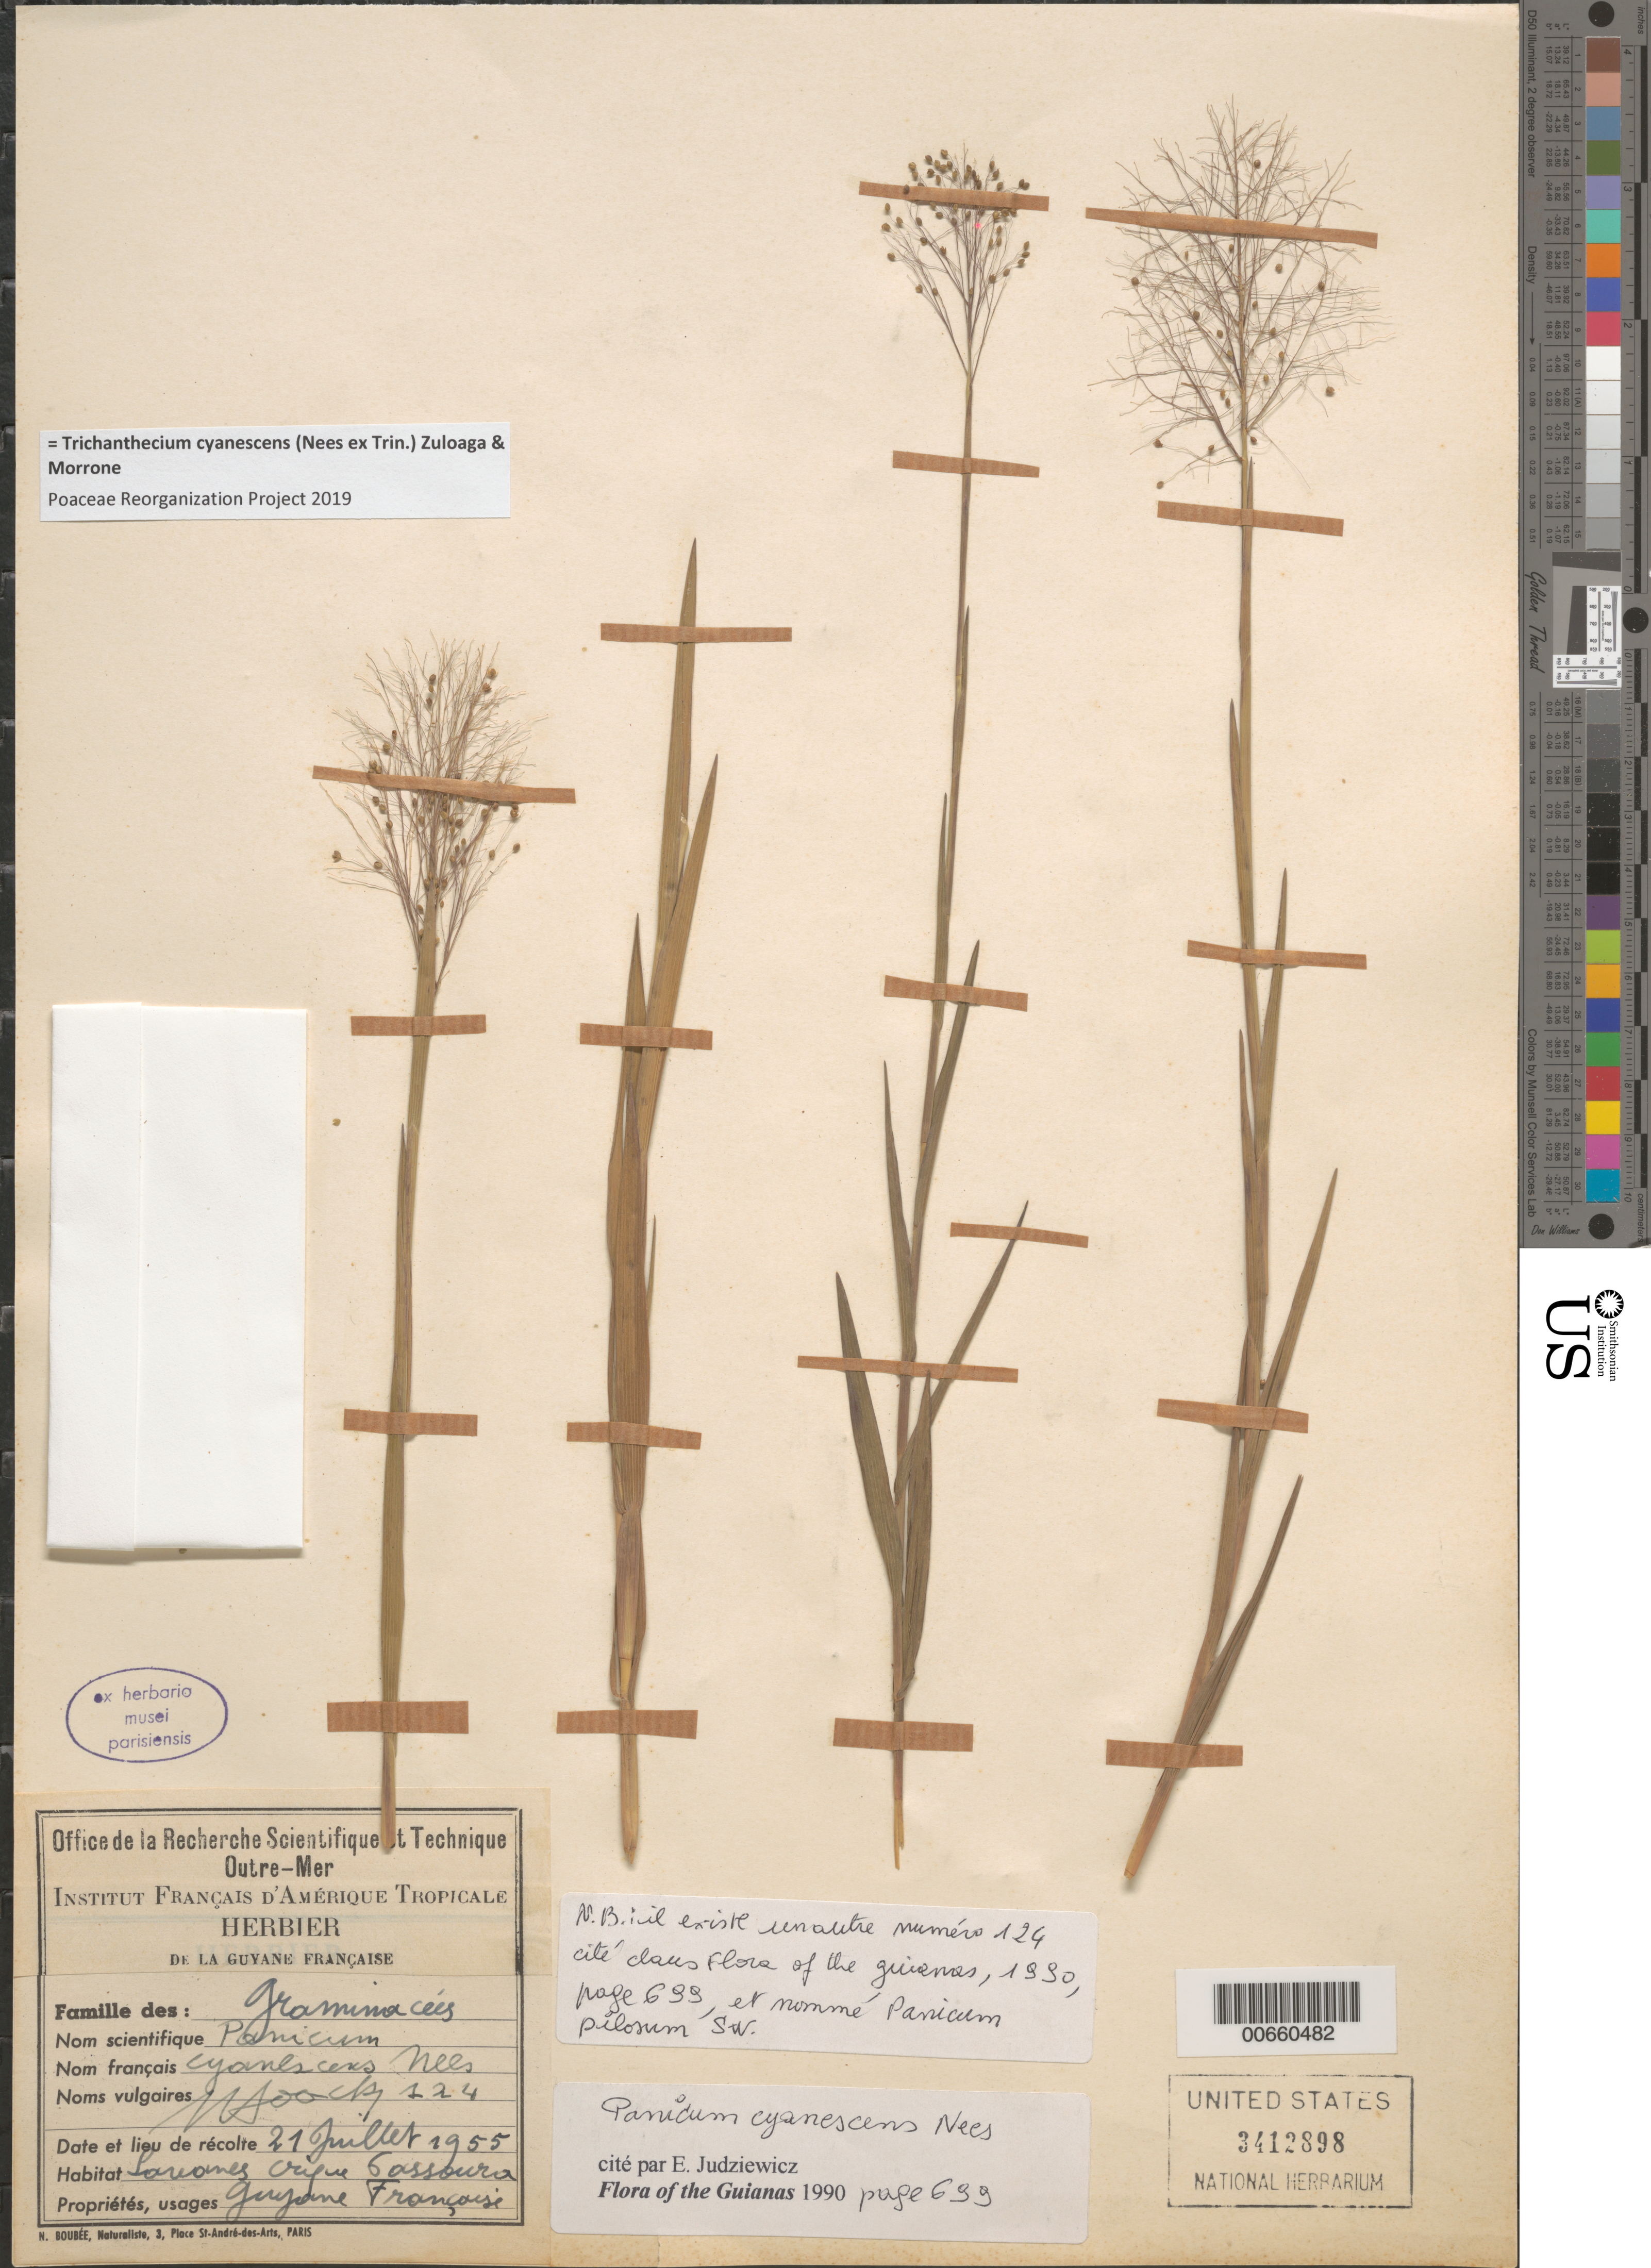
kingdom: Plantae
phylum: Tracheophyta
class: Liliopsida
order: Poales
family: Poaceae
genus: Trichanthecium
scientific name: Trichanthecium cyanescens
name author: (Nees ex Trin.) Zuloaga & Morrone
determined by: Poaceae Reorganization Project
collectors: J. Hoock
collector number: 124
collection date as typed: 21-Jul-55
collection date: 1955-07-21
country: French Guiana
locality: Crique Passoura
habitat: Savanna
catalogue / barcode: US 3412898